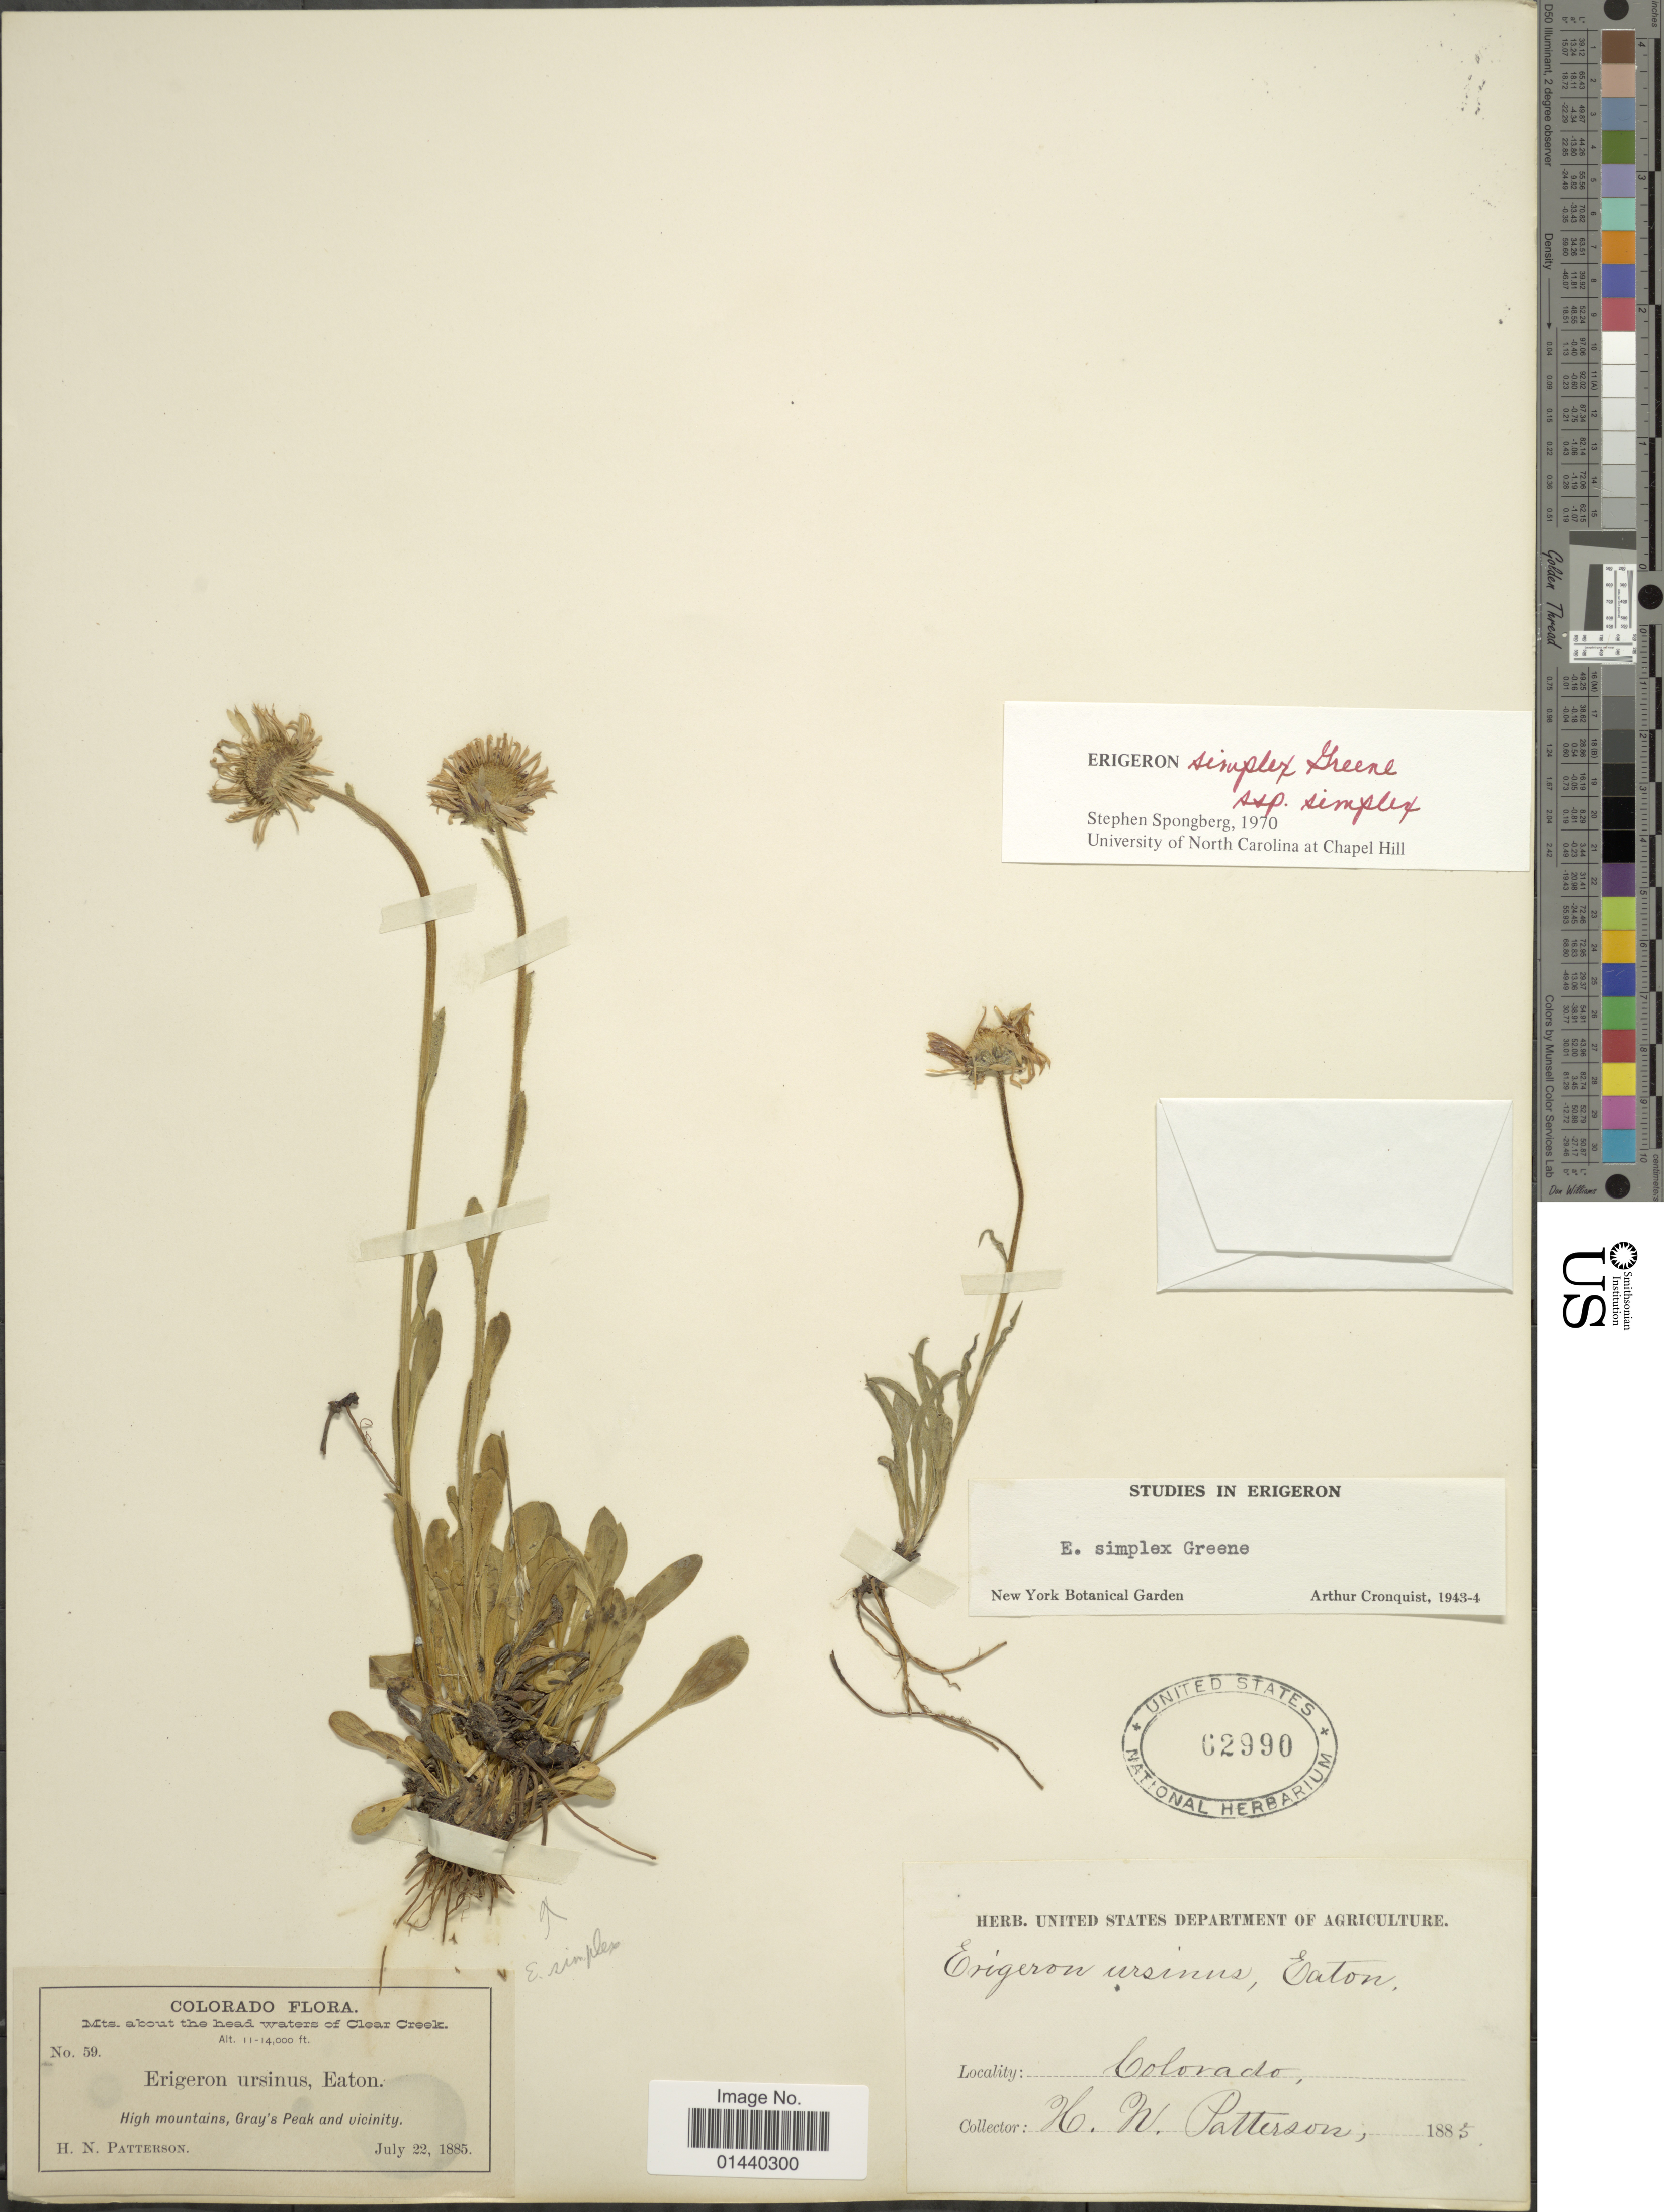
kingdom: Plantae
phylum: Tracheophyta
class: Magnoliopsida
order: Asterales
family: Asteraceae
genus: Erigeron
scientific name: Erigeron simplex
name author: Greene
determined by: Cronquist, A. J.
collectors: H. N. Patterson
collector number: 59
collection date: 1885-07-22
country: United States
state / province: Colorado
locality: Mts. about the head waters of Clear Creek. High mountains, Gray's Peak and vicinity.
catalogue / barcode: US 62990